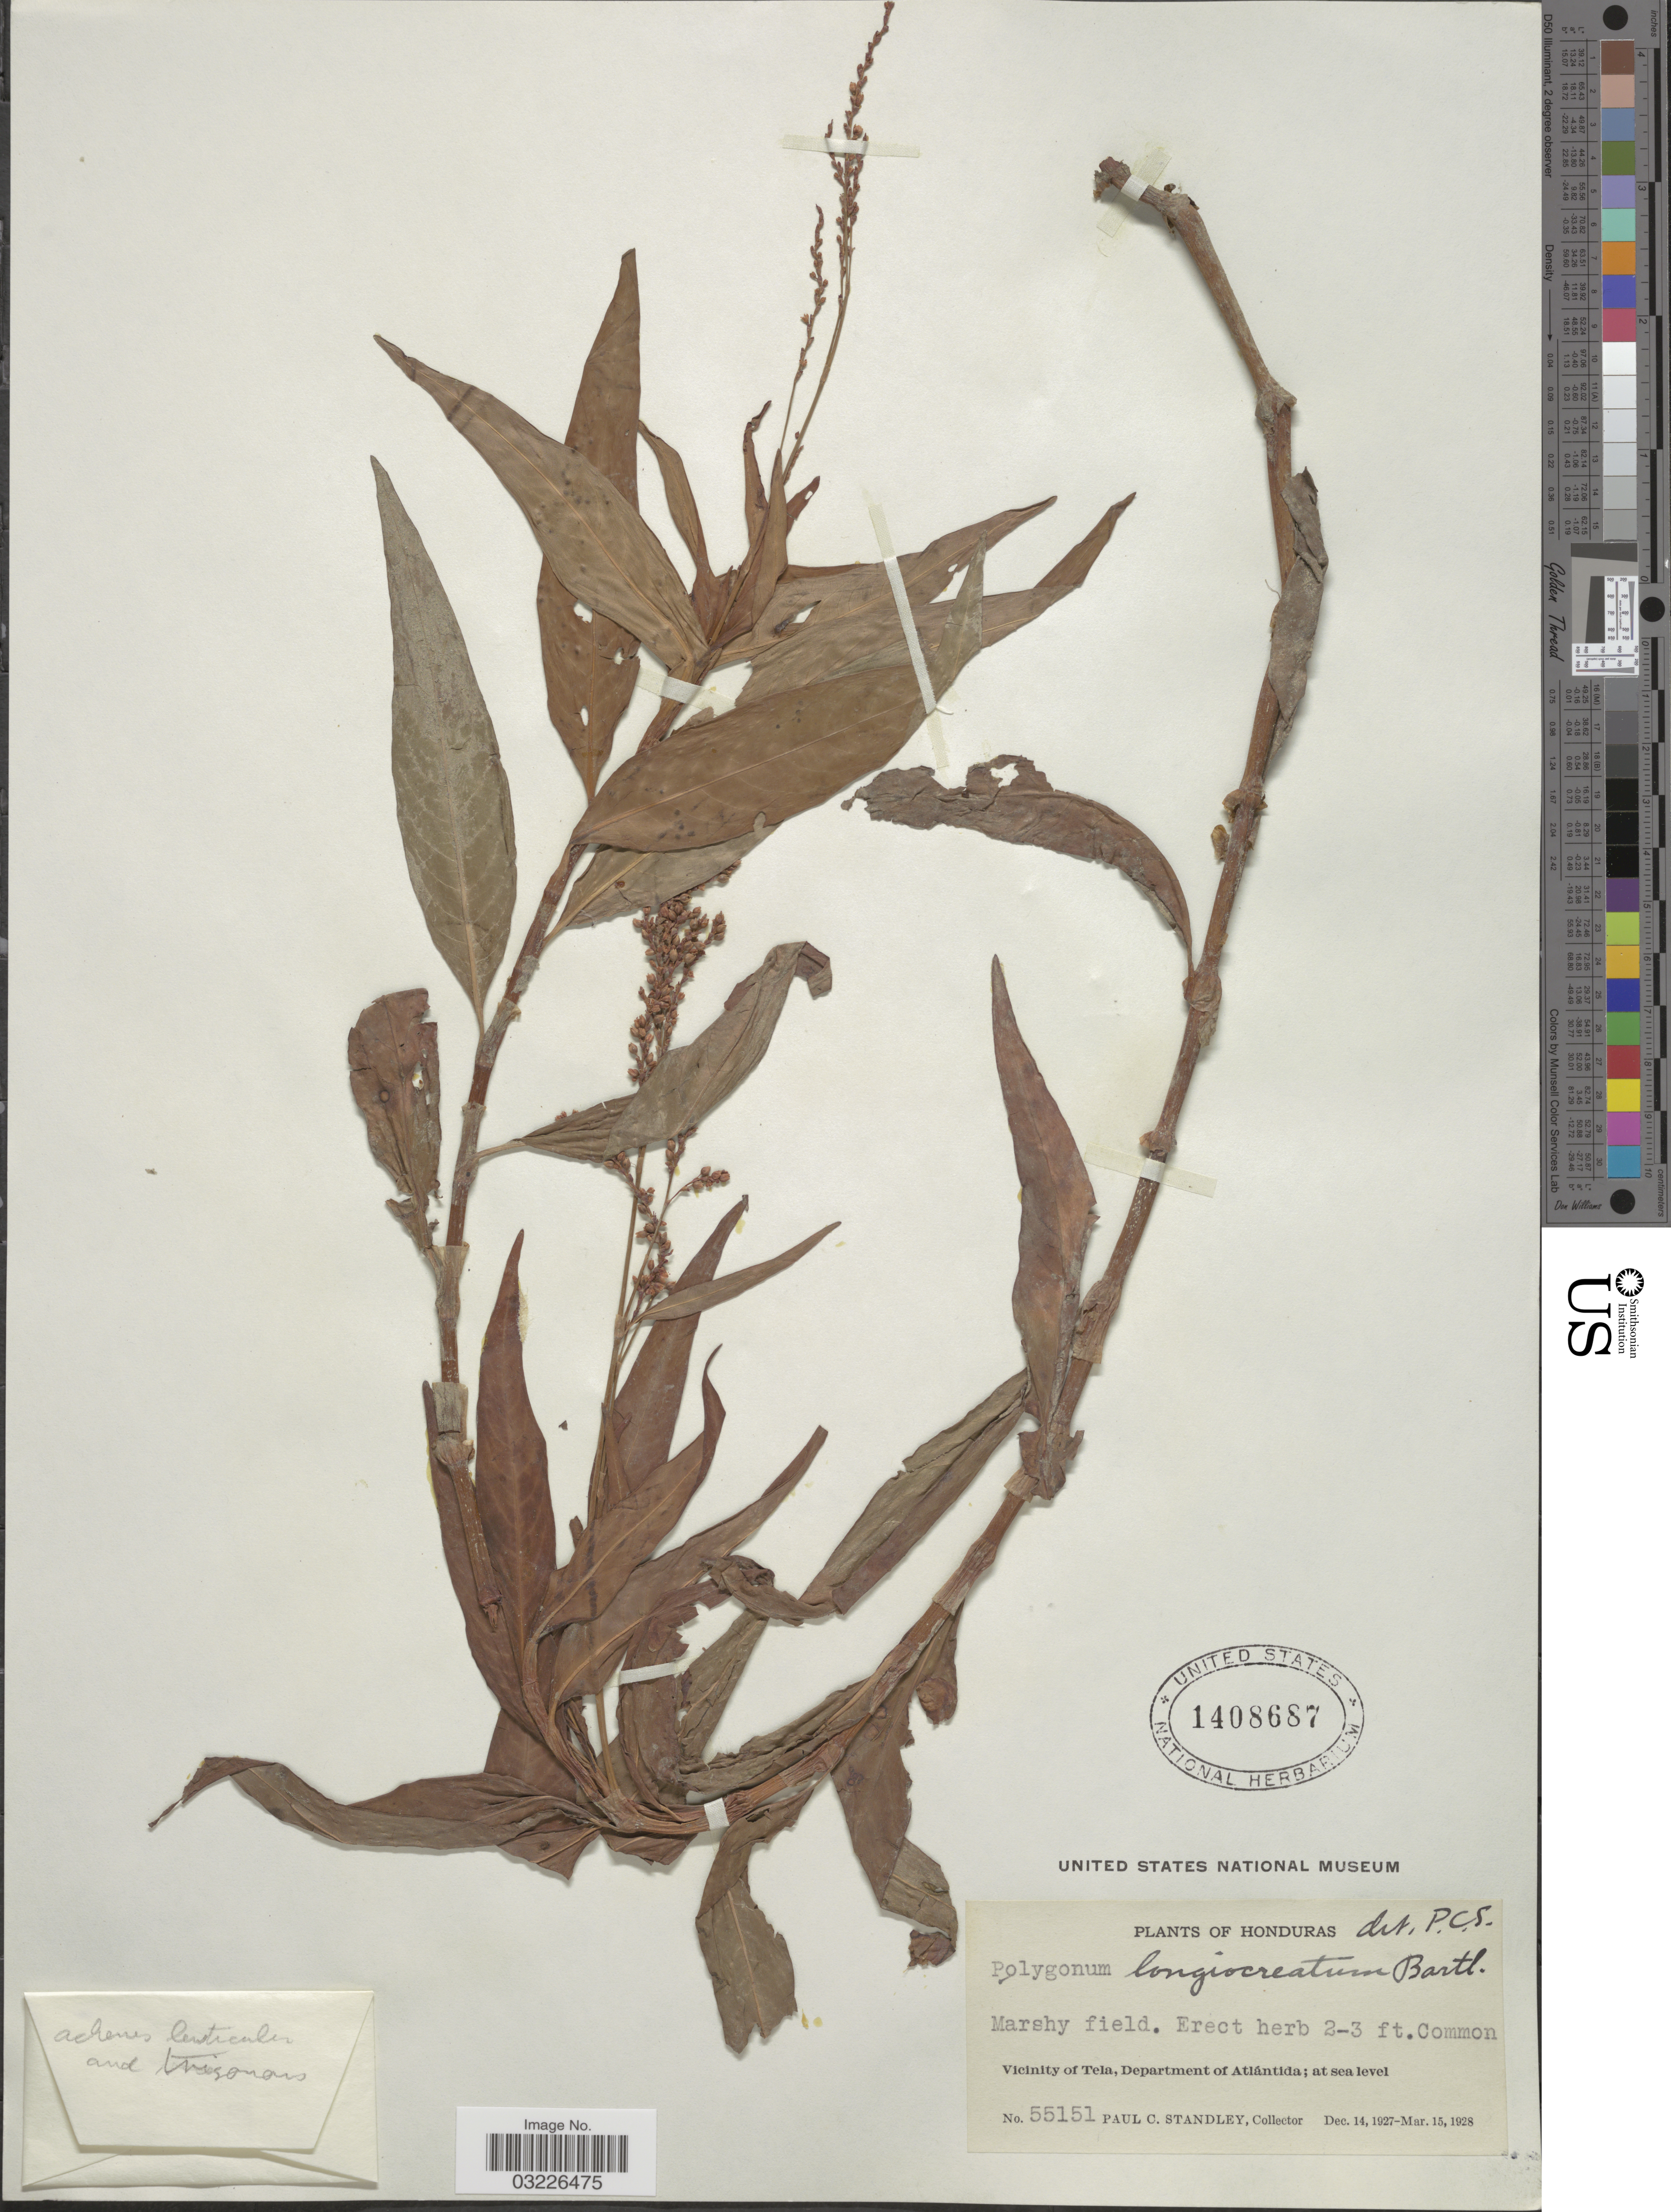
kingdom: Plantae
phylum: Tracheophyta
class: Magnoliopsida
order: Caryophyllales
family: Polygonaceae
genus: Persicaria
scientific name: Persicaria sp.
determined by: Atha, D. E.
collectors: P. C. Standley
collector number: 55151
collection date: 1927-12-14/1928-03-15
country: Honduras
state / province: Atlántida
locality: Vicinity of Tela, Department of Atlántida.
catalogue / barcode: US 1408687